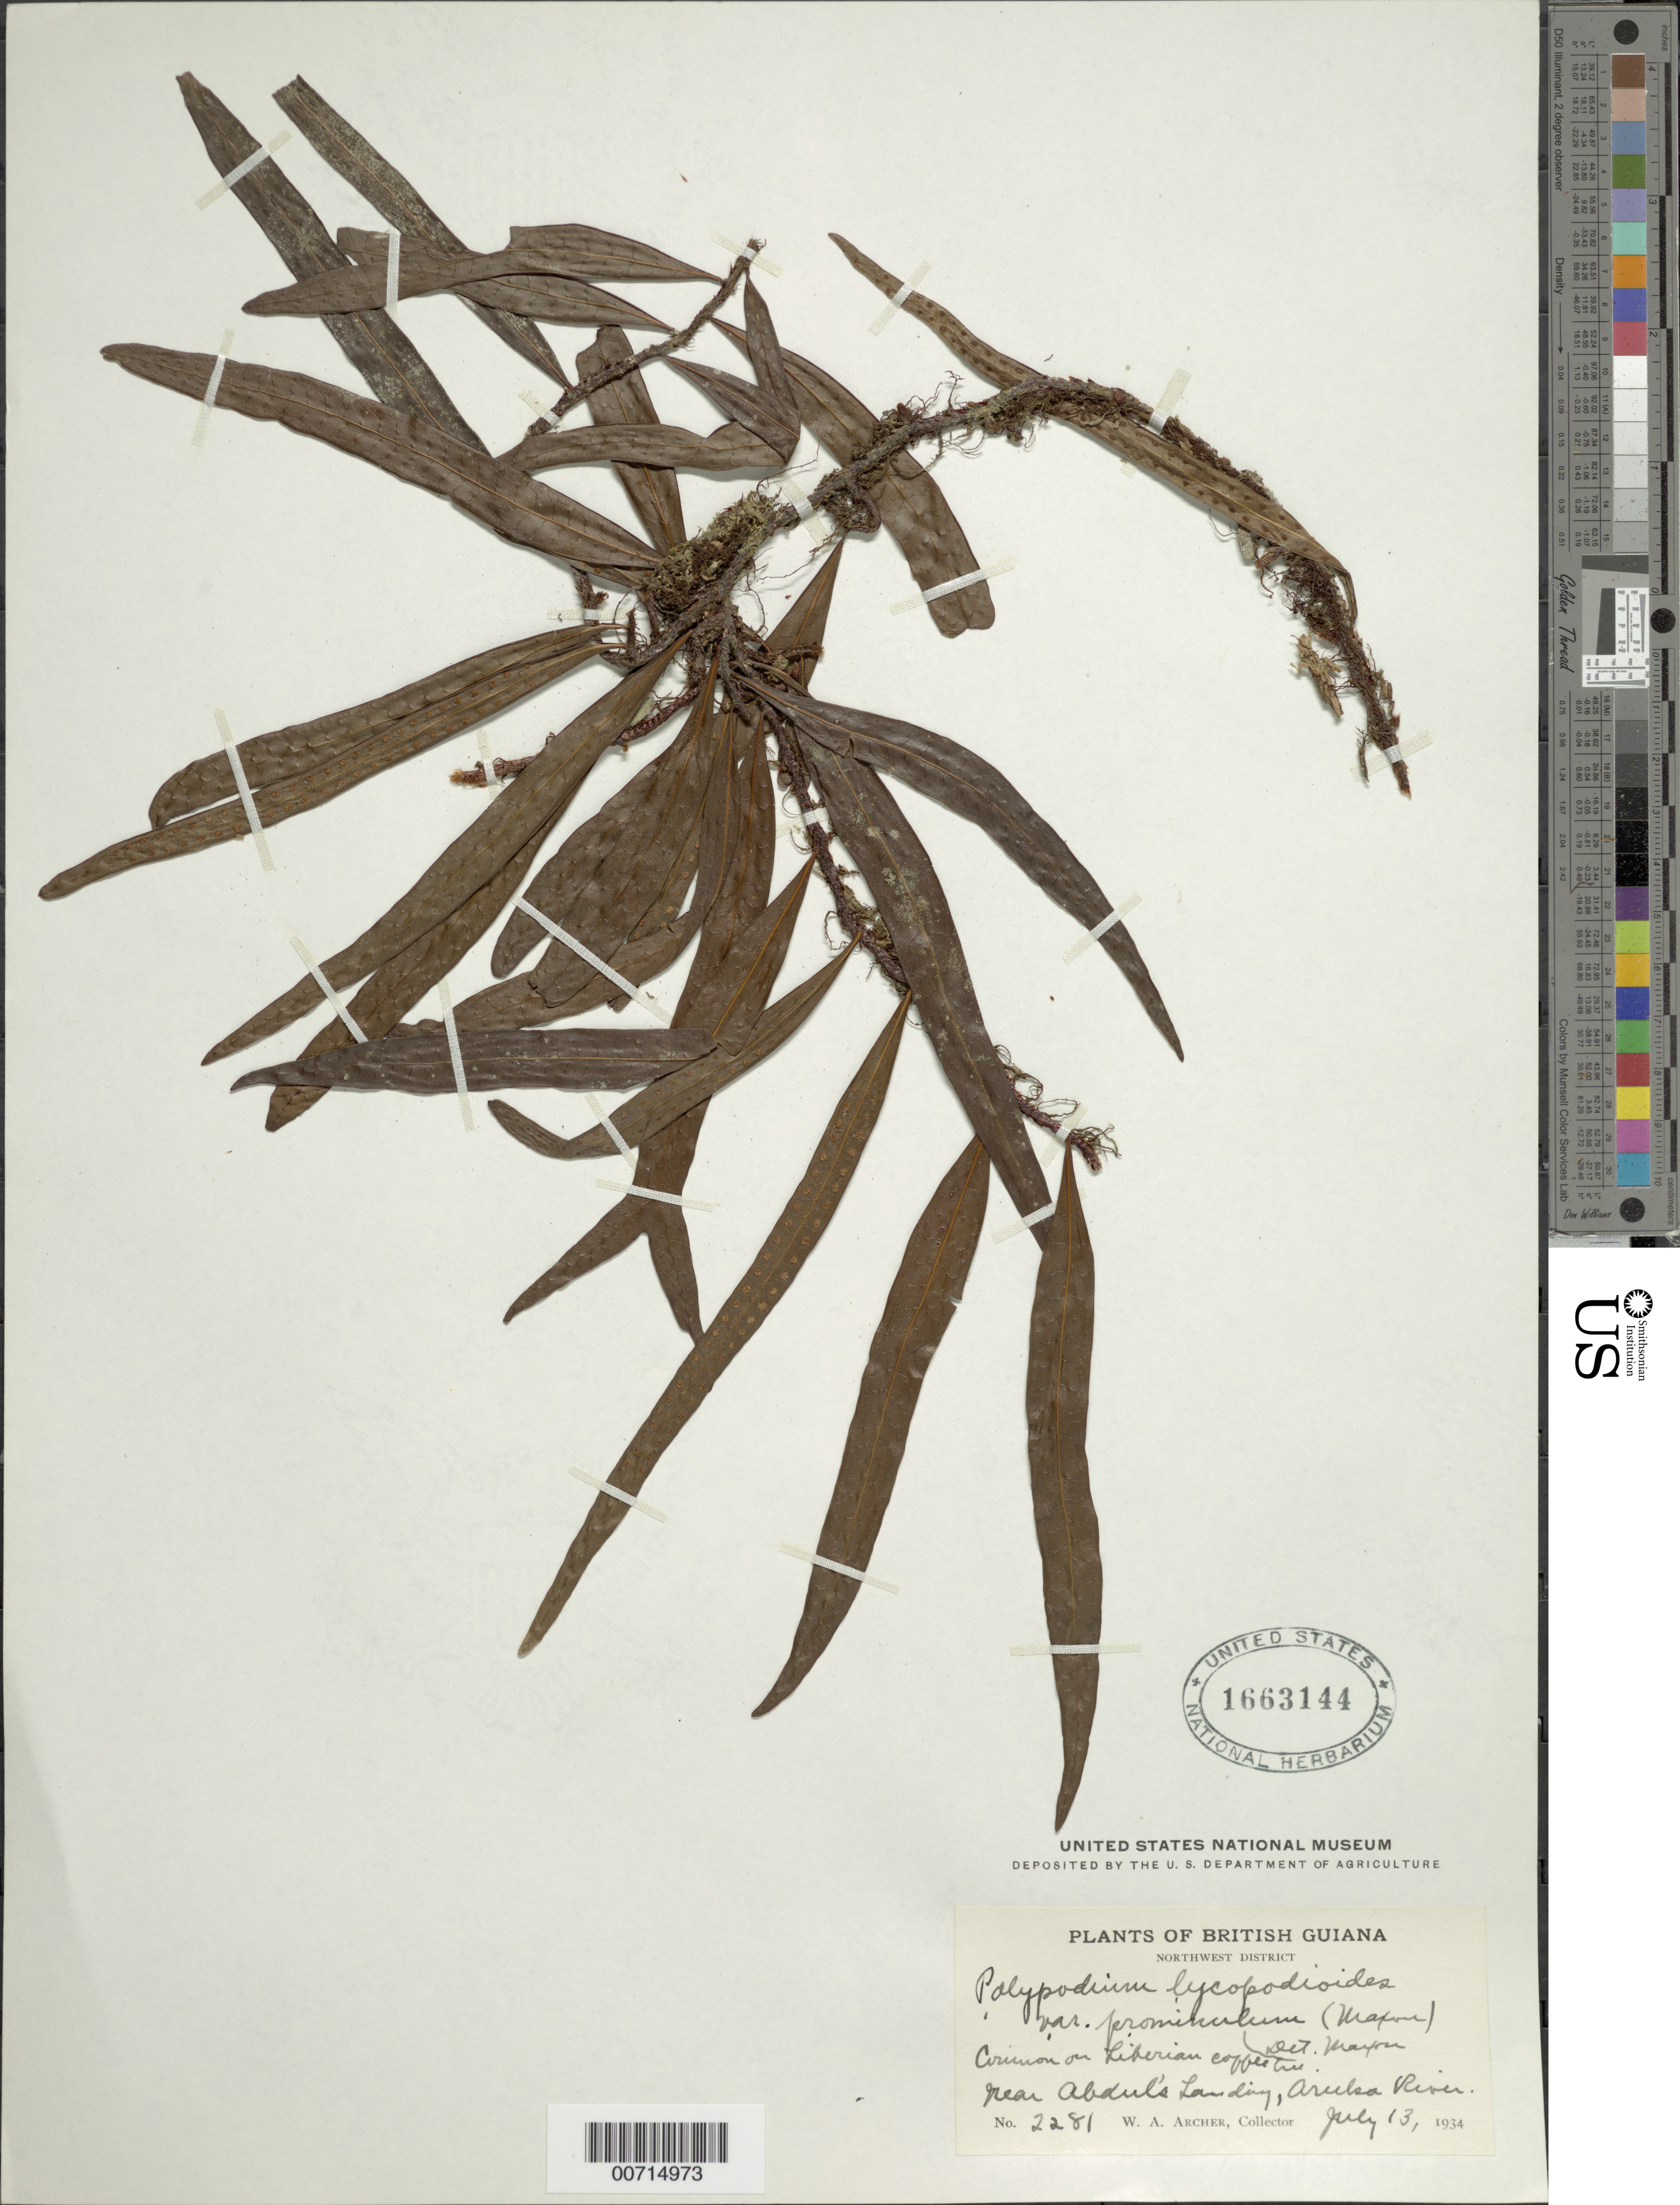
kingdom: Plantae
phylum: Tracheophyta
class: Polypodiopsida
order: Polypodiales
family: Polypodiaceae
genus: Microgramma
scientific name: Microgramma lycopodioides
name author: (L.) Copel.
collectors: W. A. Archer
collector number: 2281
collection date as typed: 13-Jul-34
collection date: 1934-07-13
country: Guyana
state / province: Barima-Waini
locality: Aruka R., near Abdul's Landing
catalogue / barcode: US 1663144